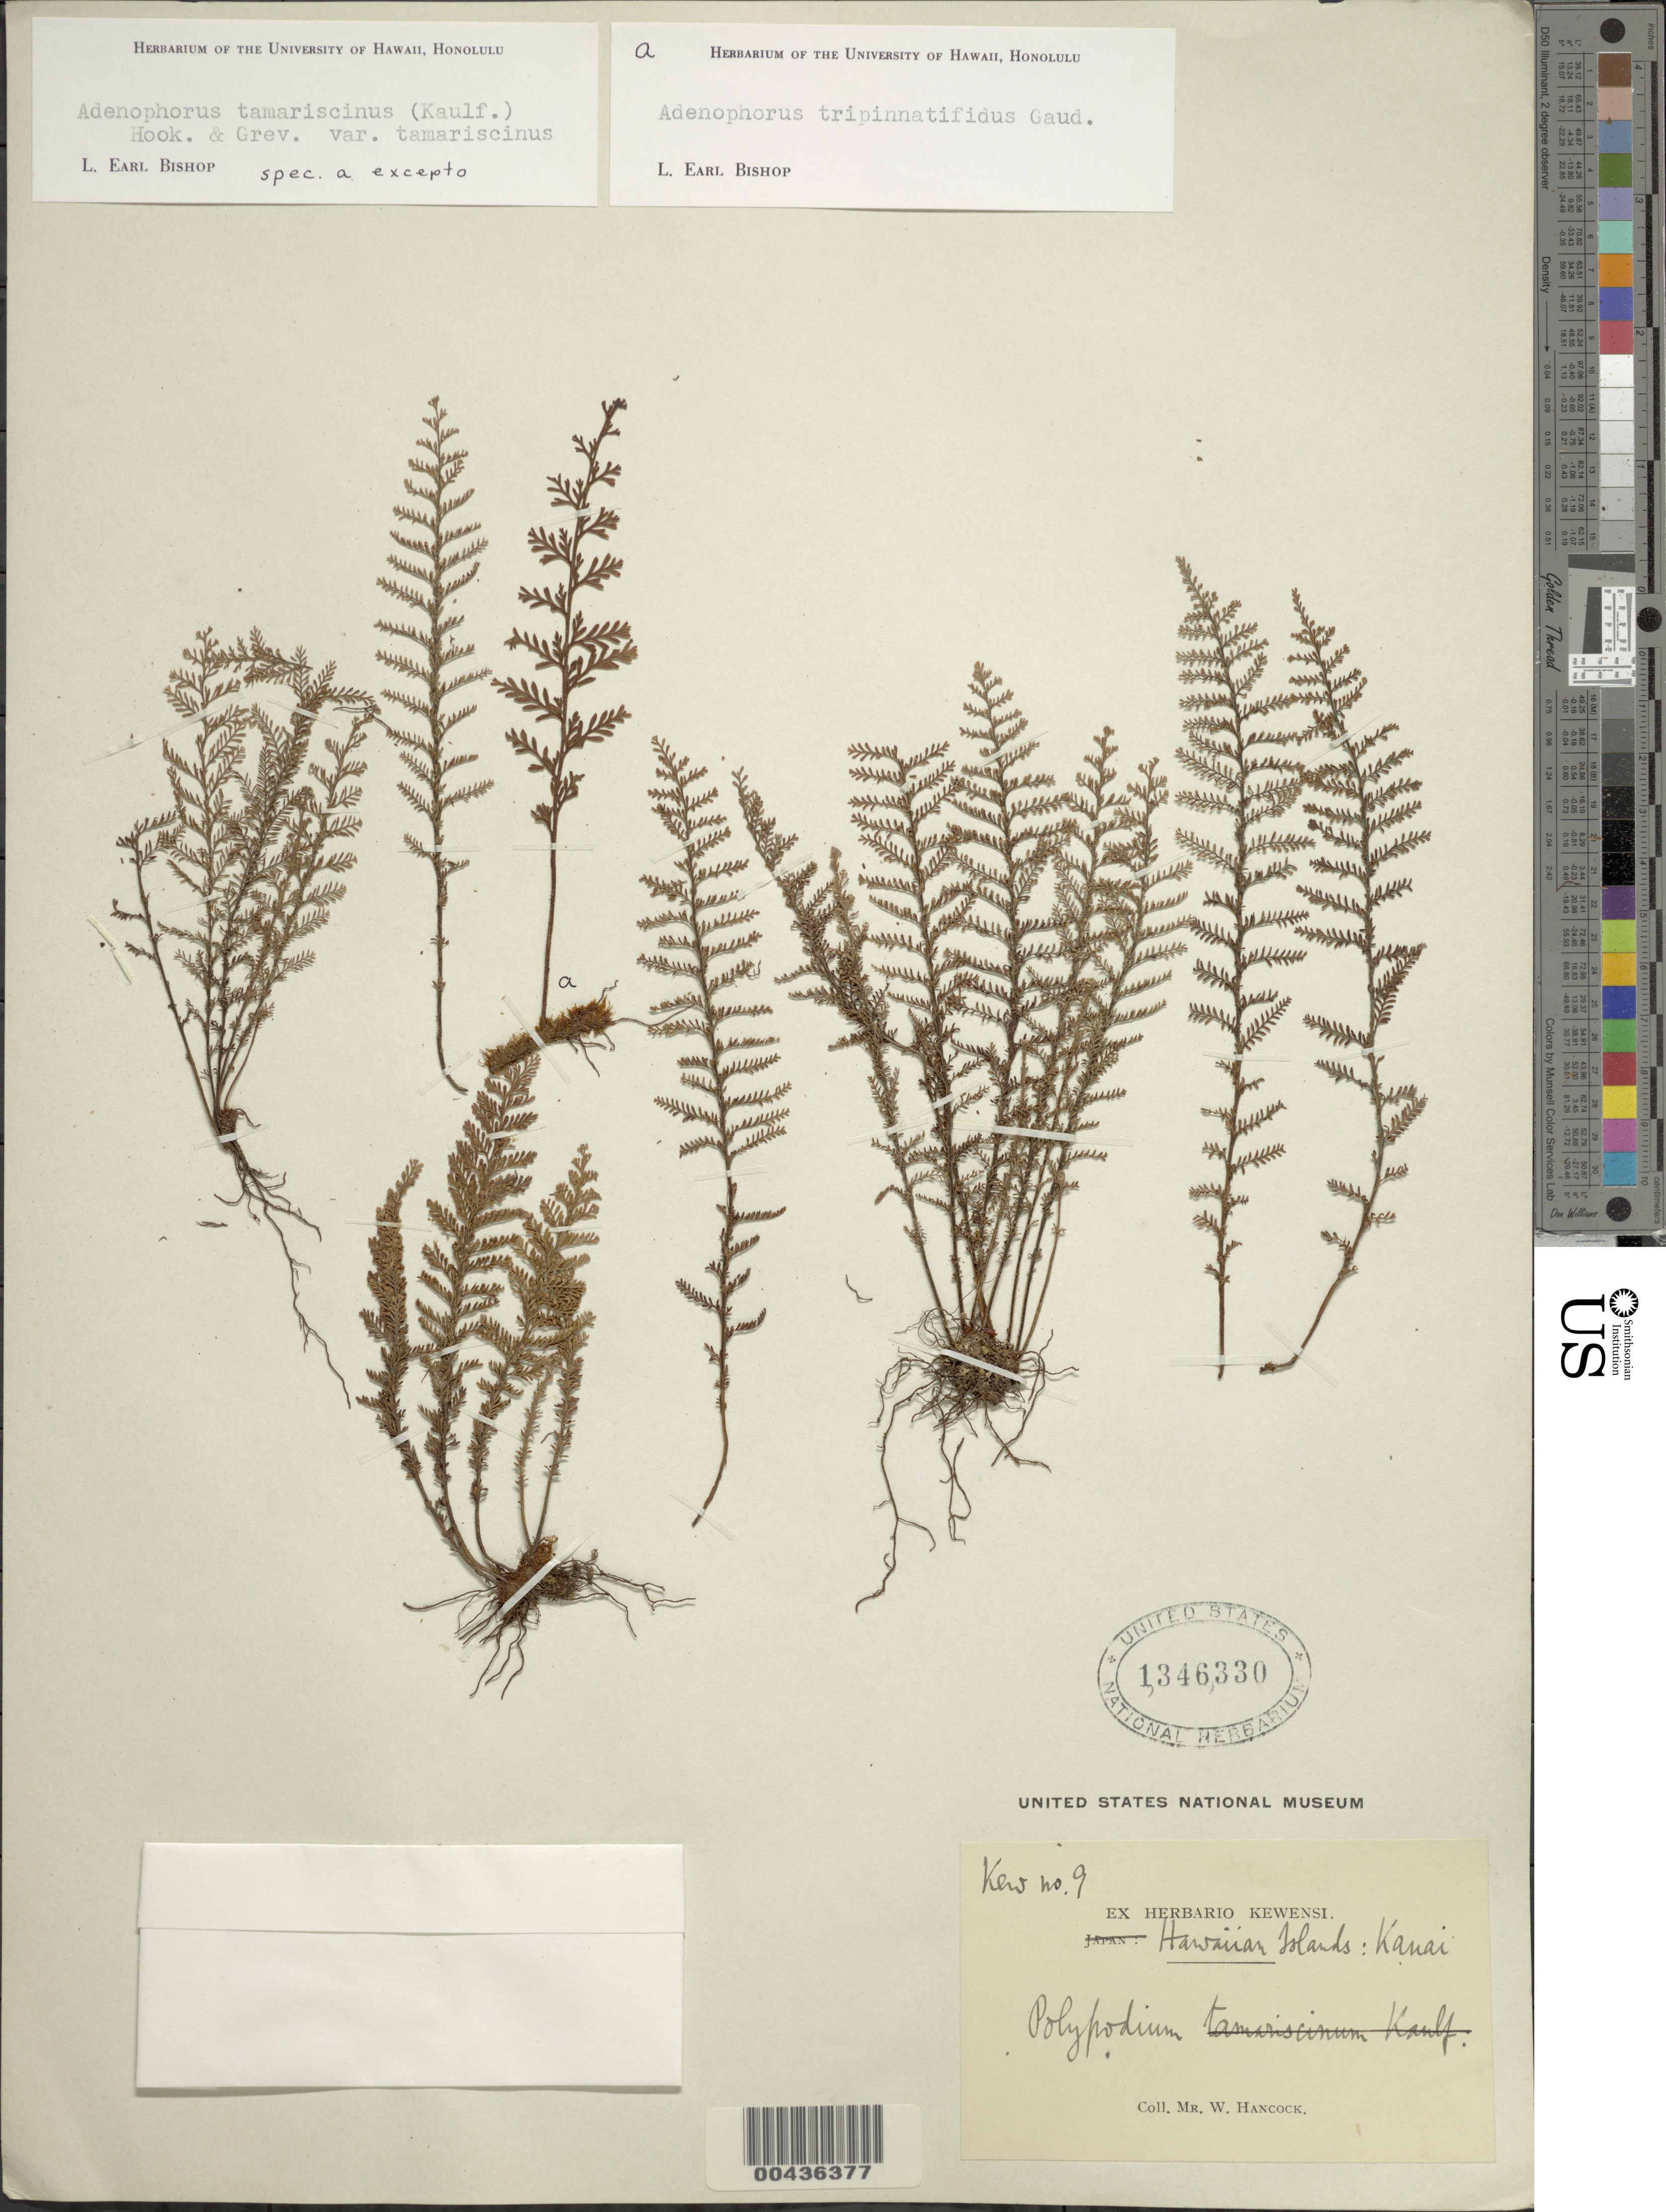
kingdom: Plantae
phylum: Tracheophyta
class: Polypodiopsida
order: Polypodiales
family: Polypodiaceae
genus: Adenophorus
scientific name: Adenophorus tamariscinus var. tamariscinus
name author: Hook. & Grev.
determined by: Bishop, L. E.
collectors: W. Hancock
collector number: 9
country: United States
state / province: Hawaii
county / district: Kauai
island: Kaua'i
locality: Hawaiian Islands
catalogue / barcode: US 1346330